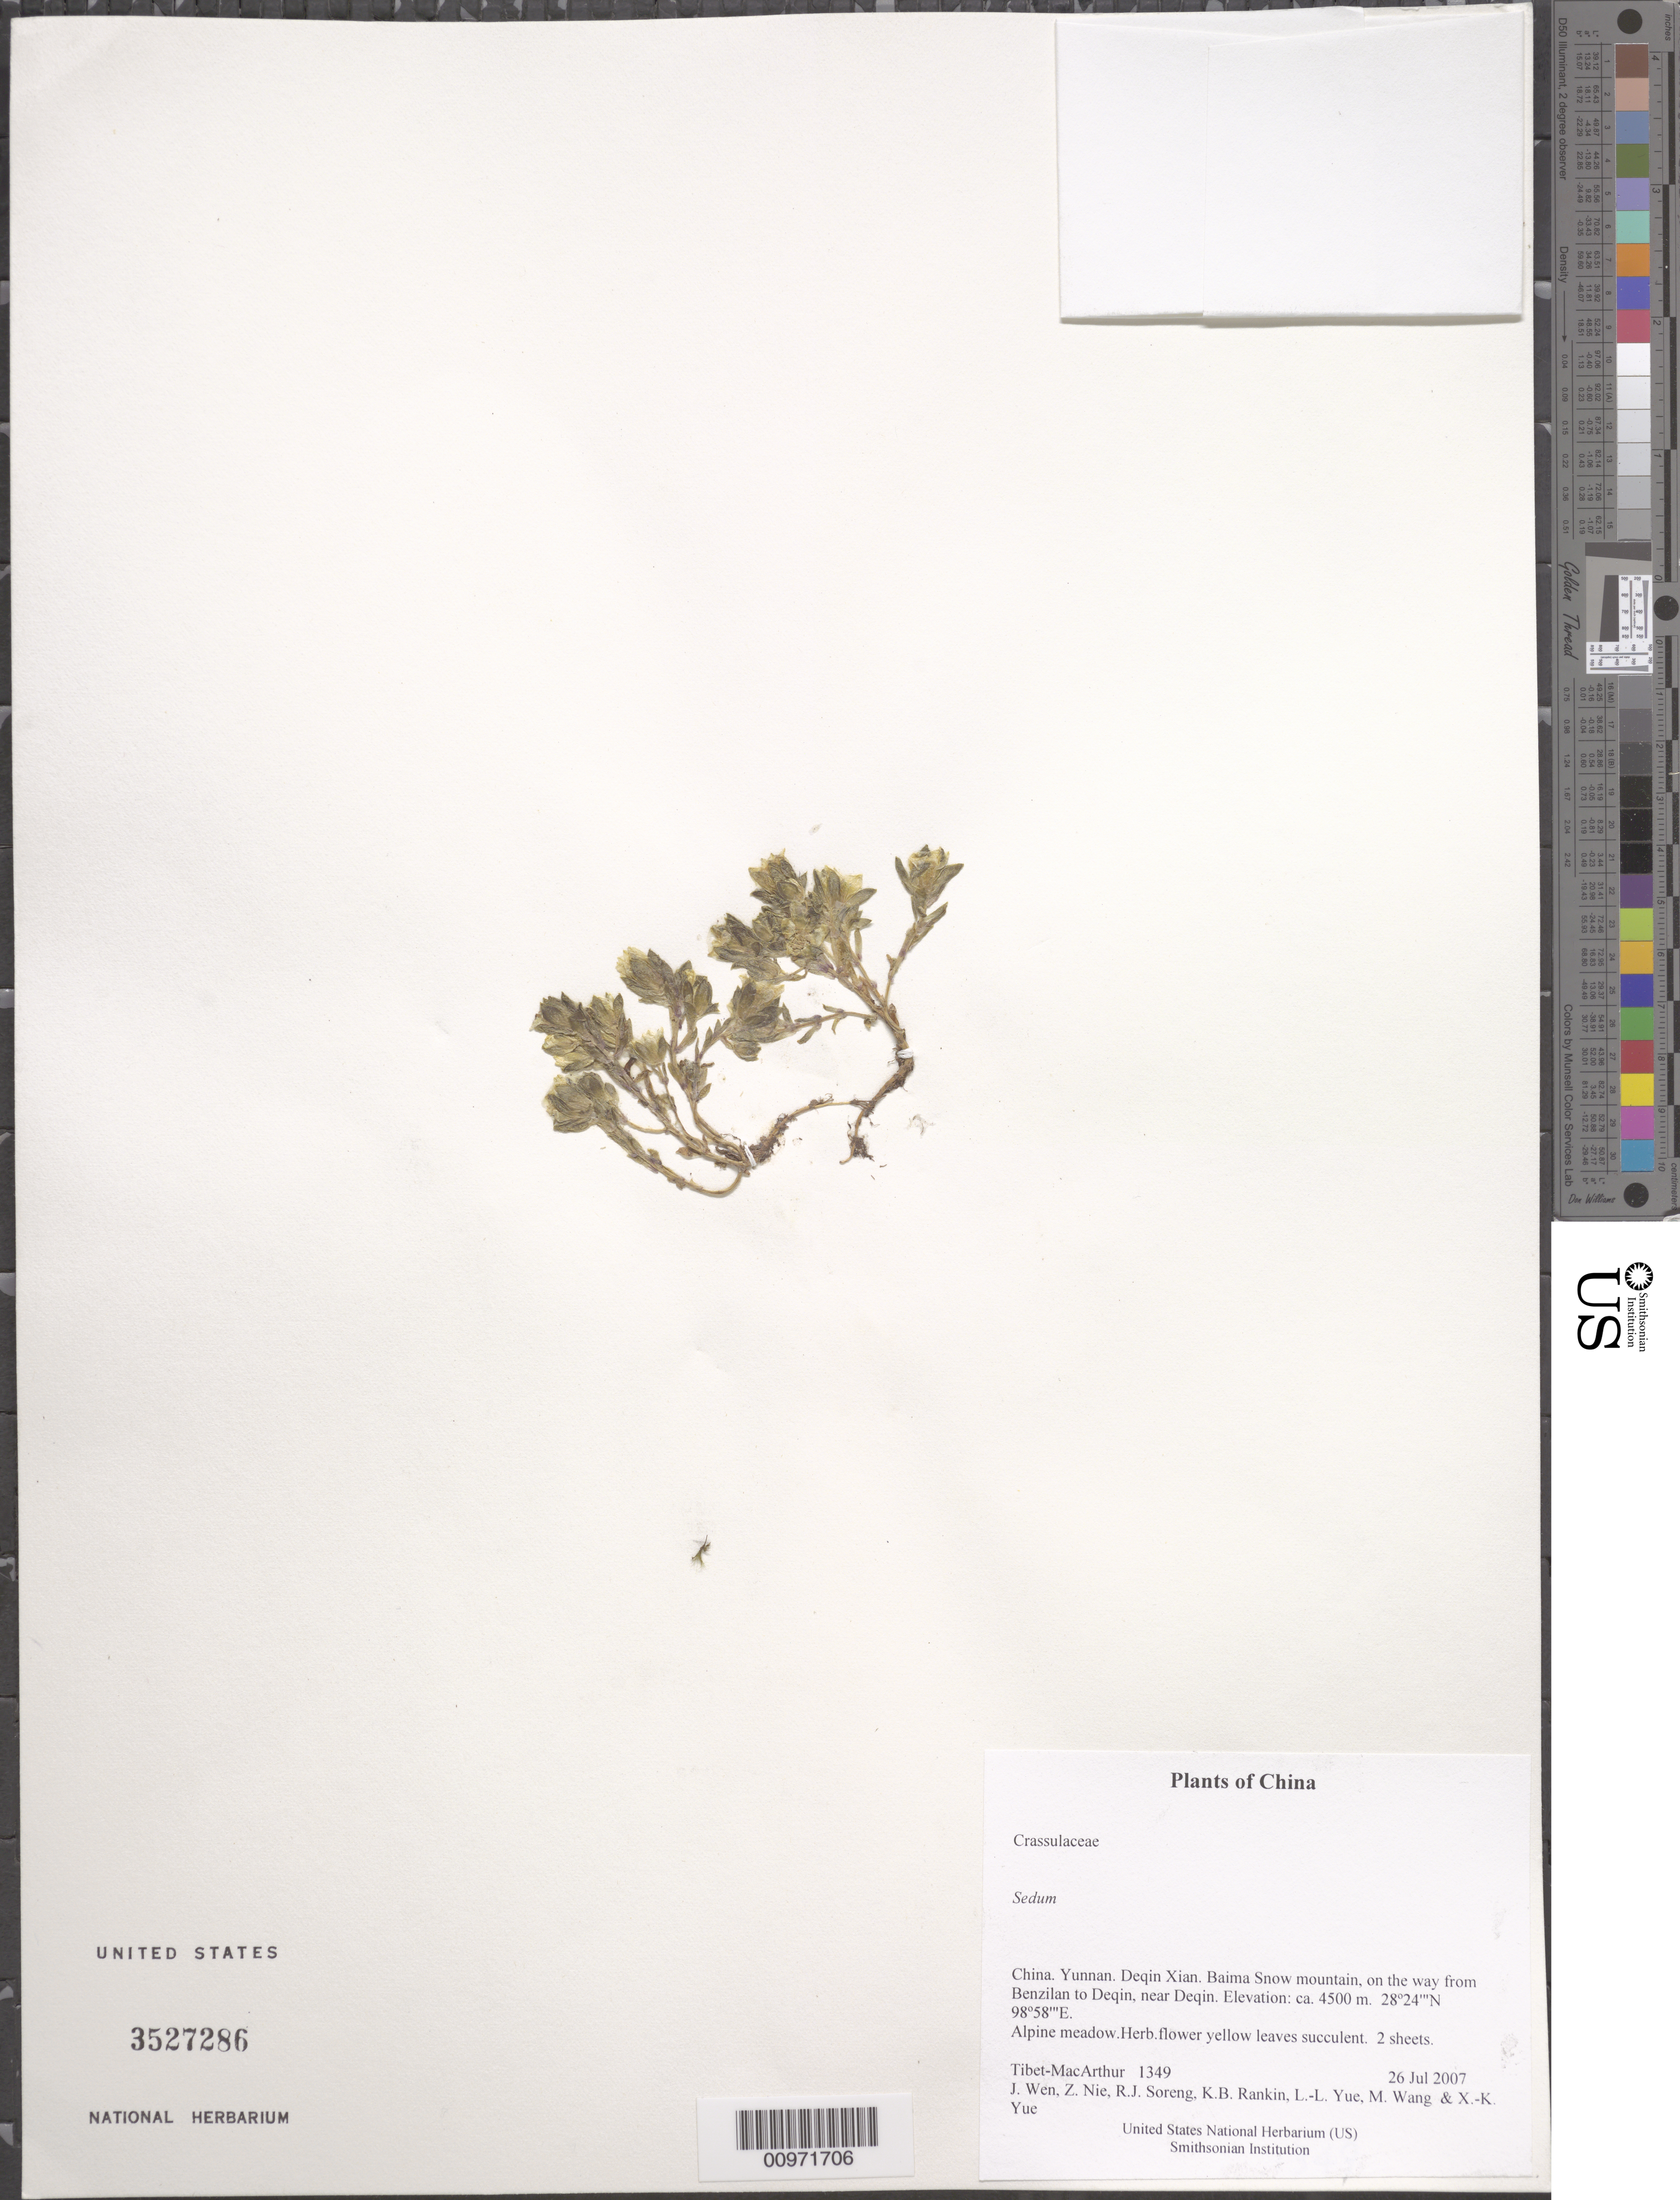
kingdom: Plantae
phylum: Tracheophyta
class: Magnoliopsida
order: Saxifragales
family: Crassulaceae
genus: Sedum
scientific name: Sedum sp.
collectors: Tibet-MacArthur, J. Wen, Z. Nie, R. J. Soreng, K. Rankin, L. Yue, M. Wang & X. Yue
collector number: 1349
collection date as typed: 26 Jul 2007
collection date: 2007-07-26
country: China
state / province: Yunnan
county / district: Deqin Xian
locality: Baima Snow mountain, on the way from Benzilan to Deqin, near Deqin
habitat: Alpine meadow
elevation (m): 4500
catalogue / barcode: US 3527286